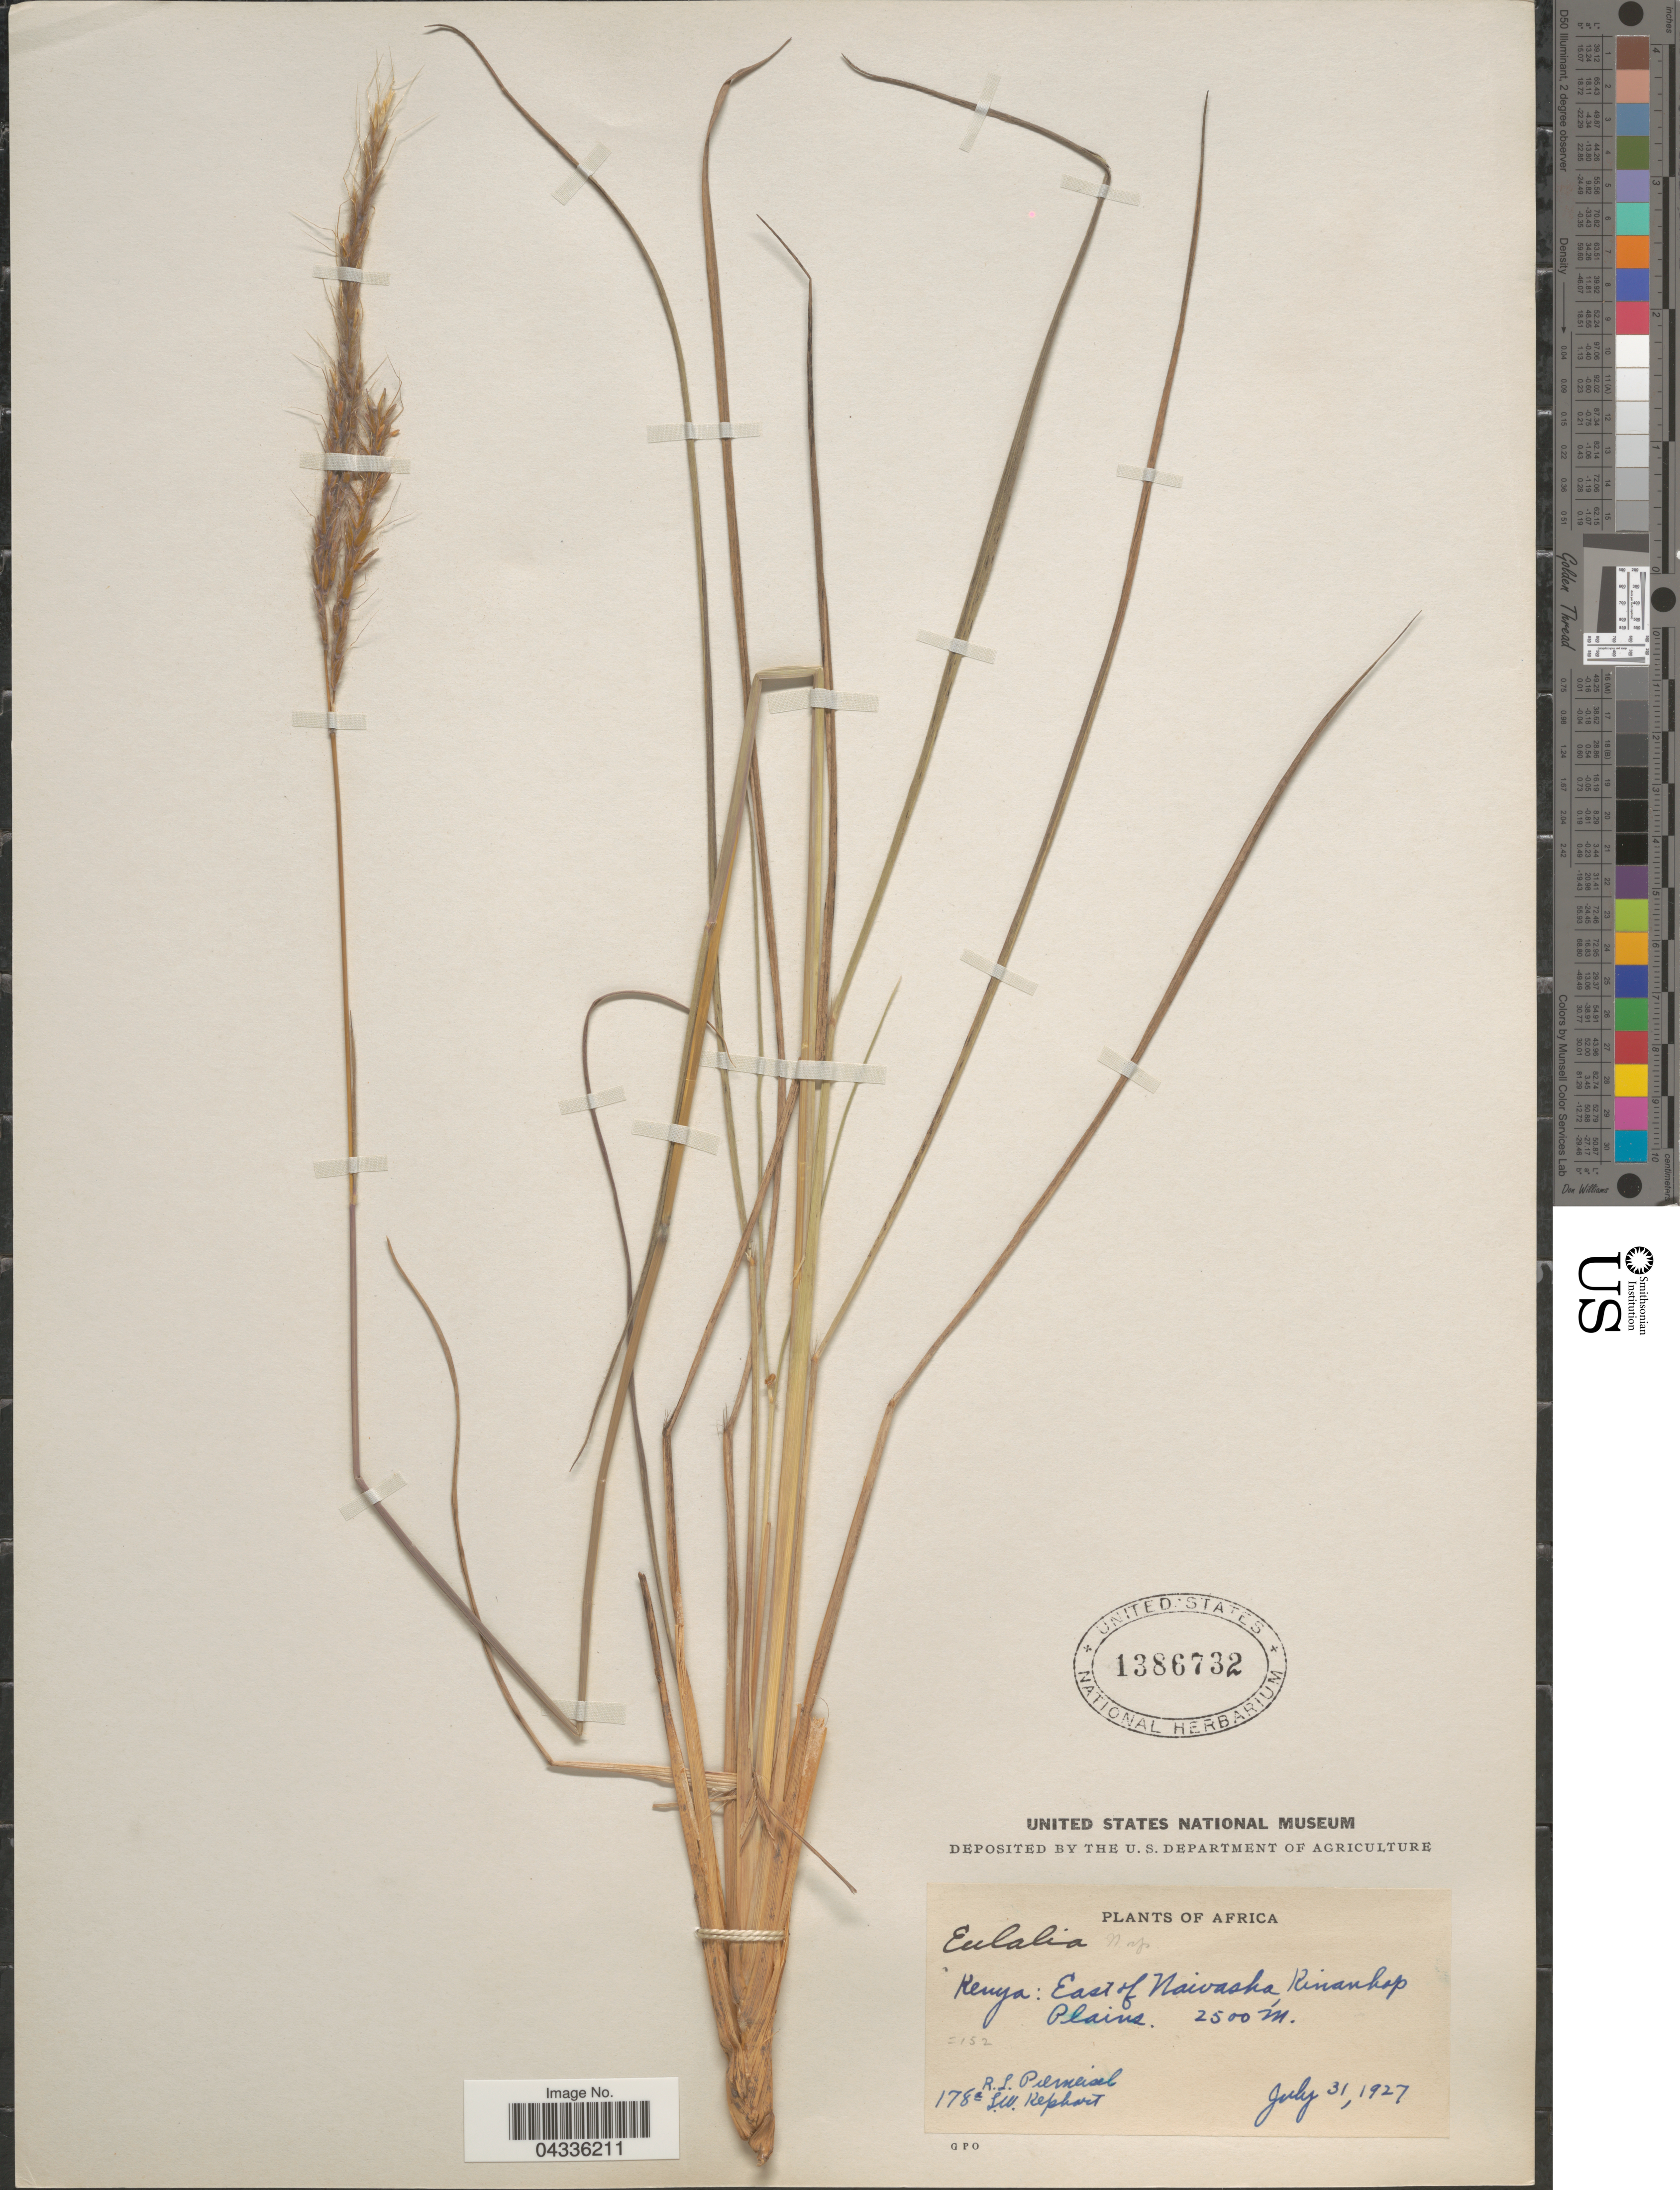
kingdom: Plantae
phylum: Tracheophyta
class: Liliopsida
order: Poales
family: Poaceae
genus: Eulalia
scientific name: Eulalia sp.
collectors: R. L. Piemeisel & L. W. Kephart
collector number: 178a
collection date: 1927-07-31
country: Kenya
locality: East of Naivasha, Kinanhop Plains.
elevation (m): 2500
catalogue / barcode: US 1386732